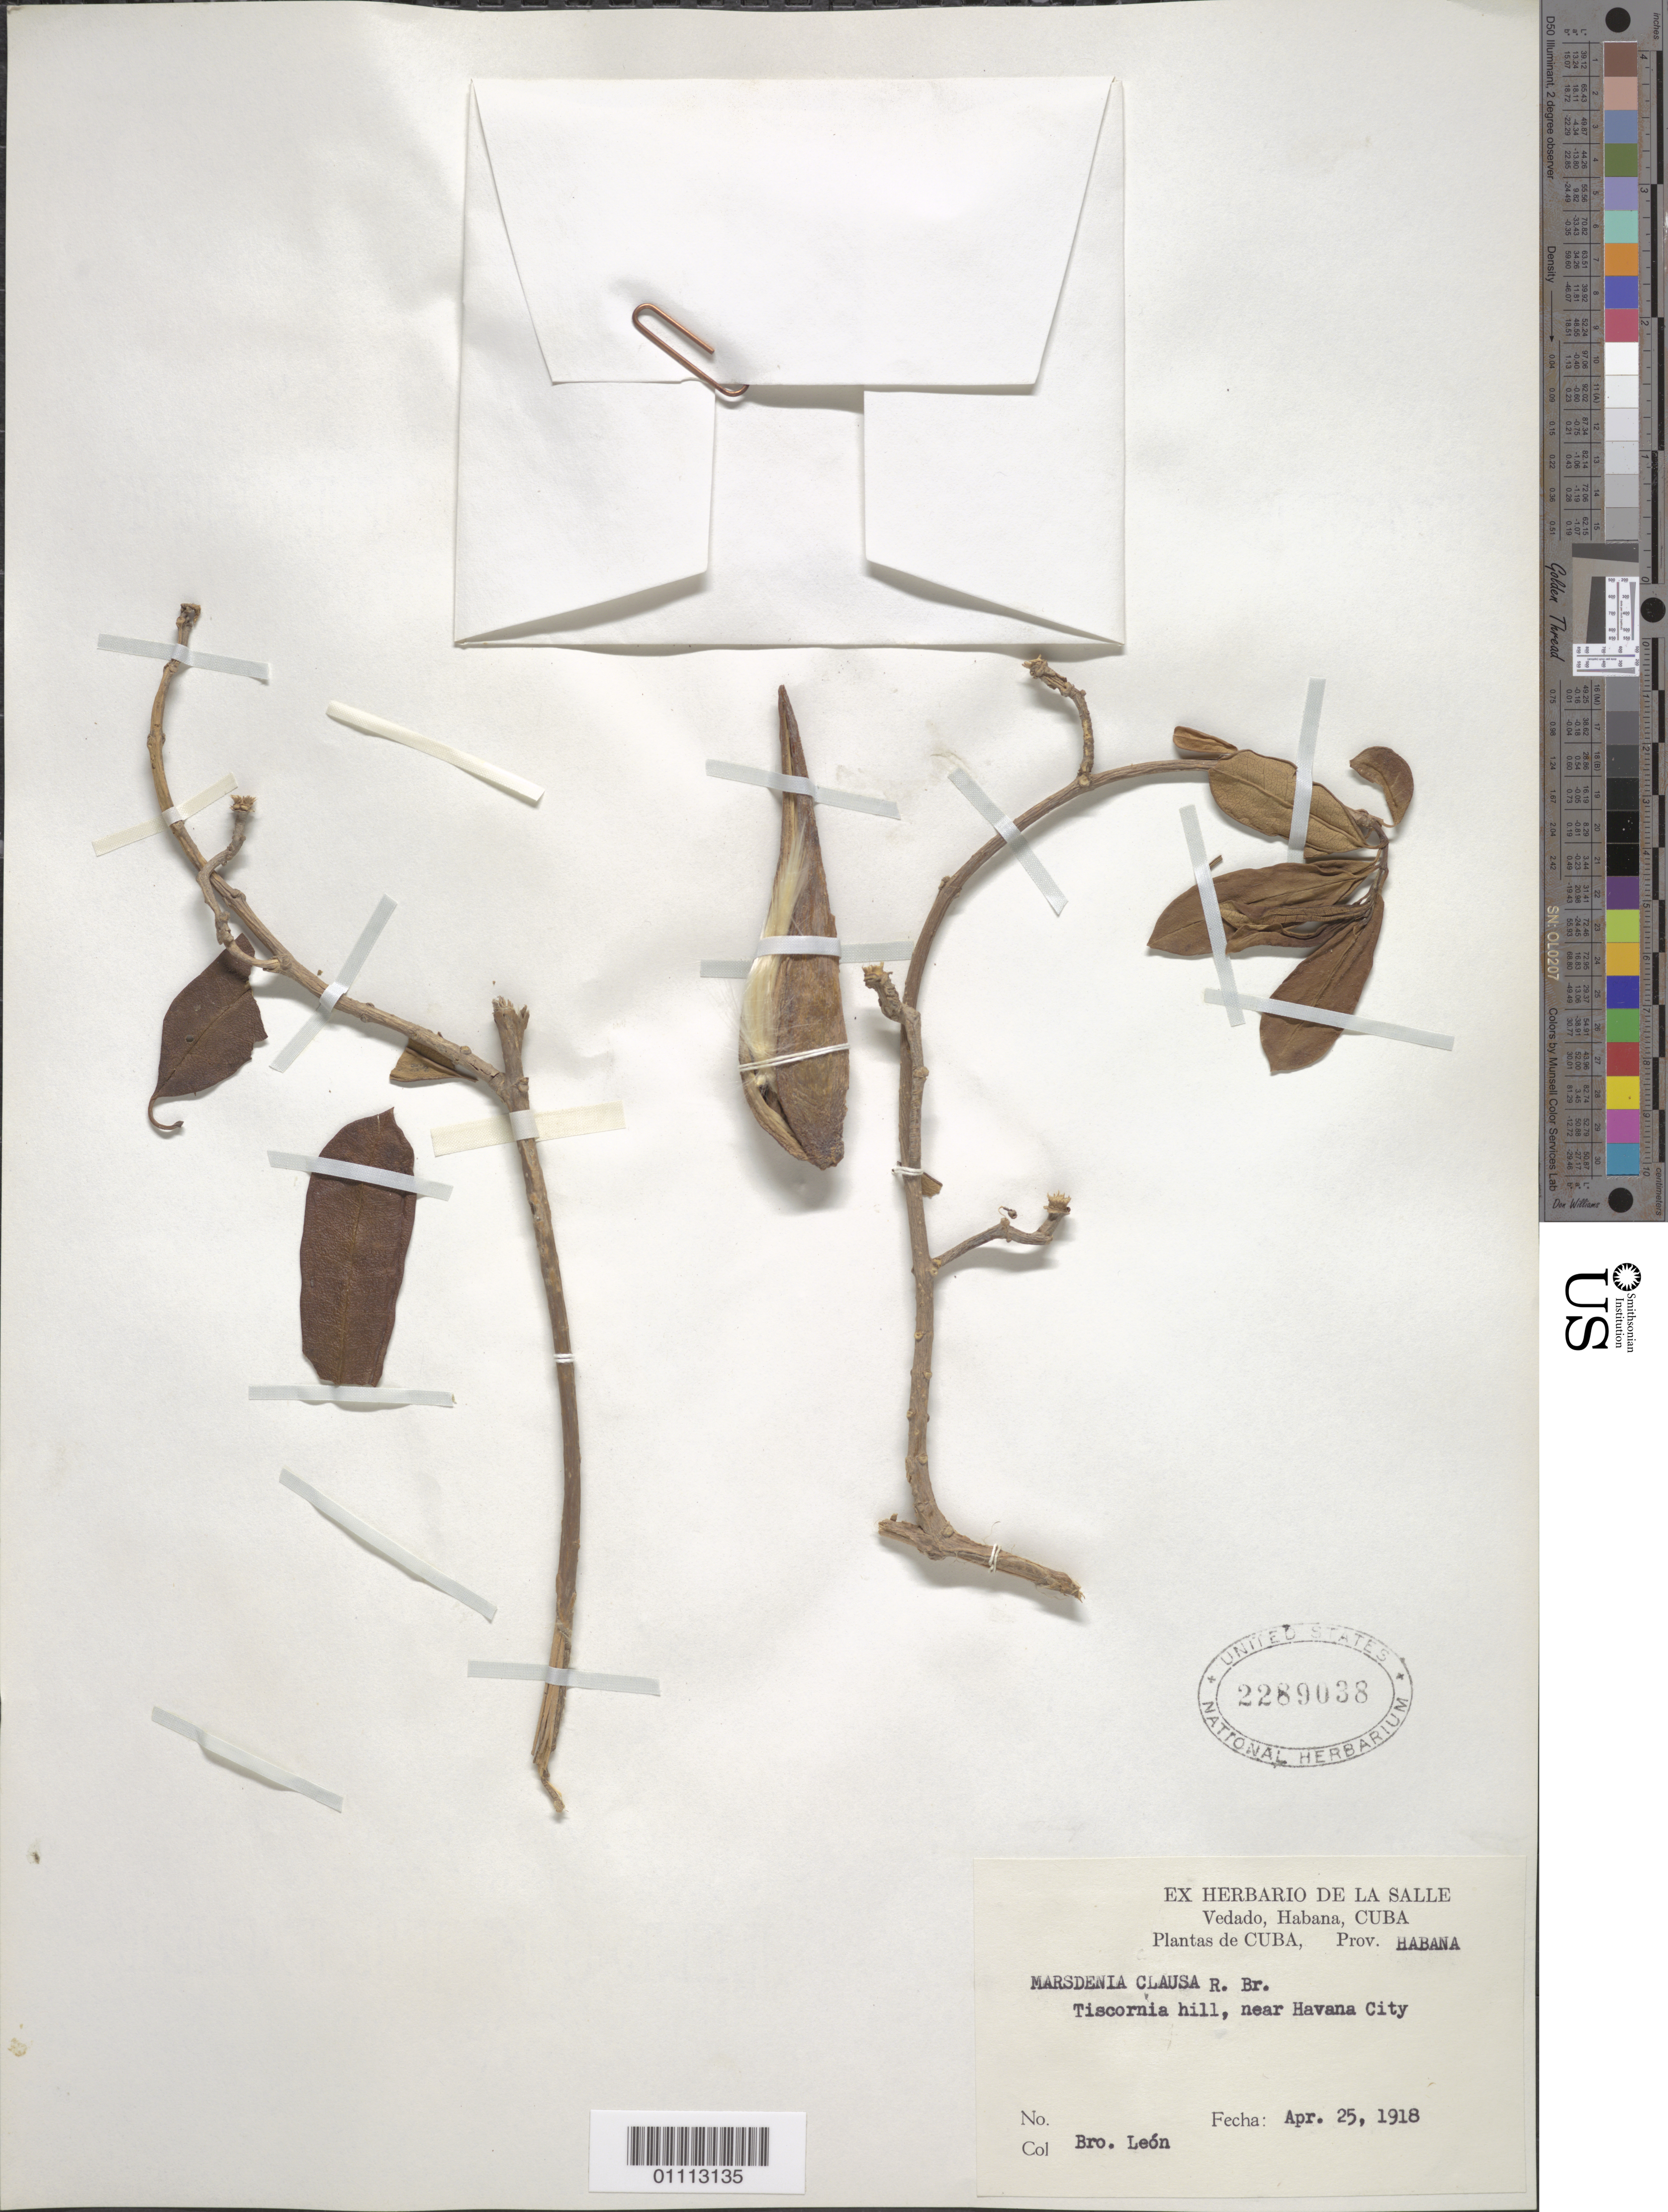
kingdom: Plantae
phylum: Tracheophyta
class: Magnoliopsida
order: Gentianales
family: Apocynaceae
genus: Marsdenia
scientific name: Marsdenia clausa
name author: R. Br.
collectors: Bro. León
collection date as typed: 25 Apr 1918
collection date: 1918-04-25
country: Cuba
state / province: La Habana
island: Cuba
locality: Tiscornia hill, near Havana City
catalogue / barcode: US 2289038